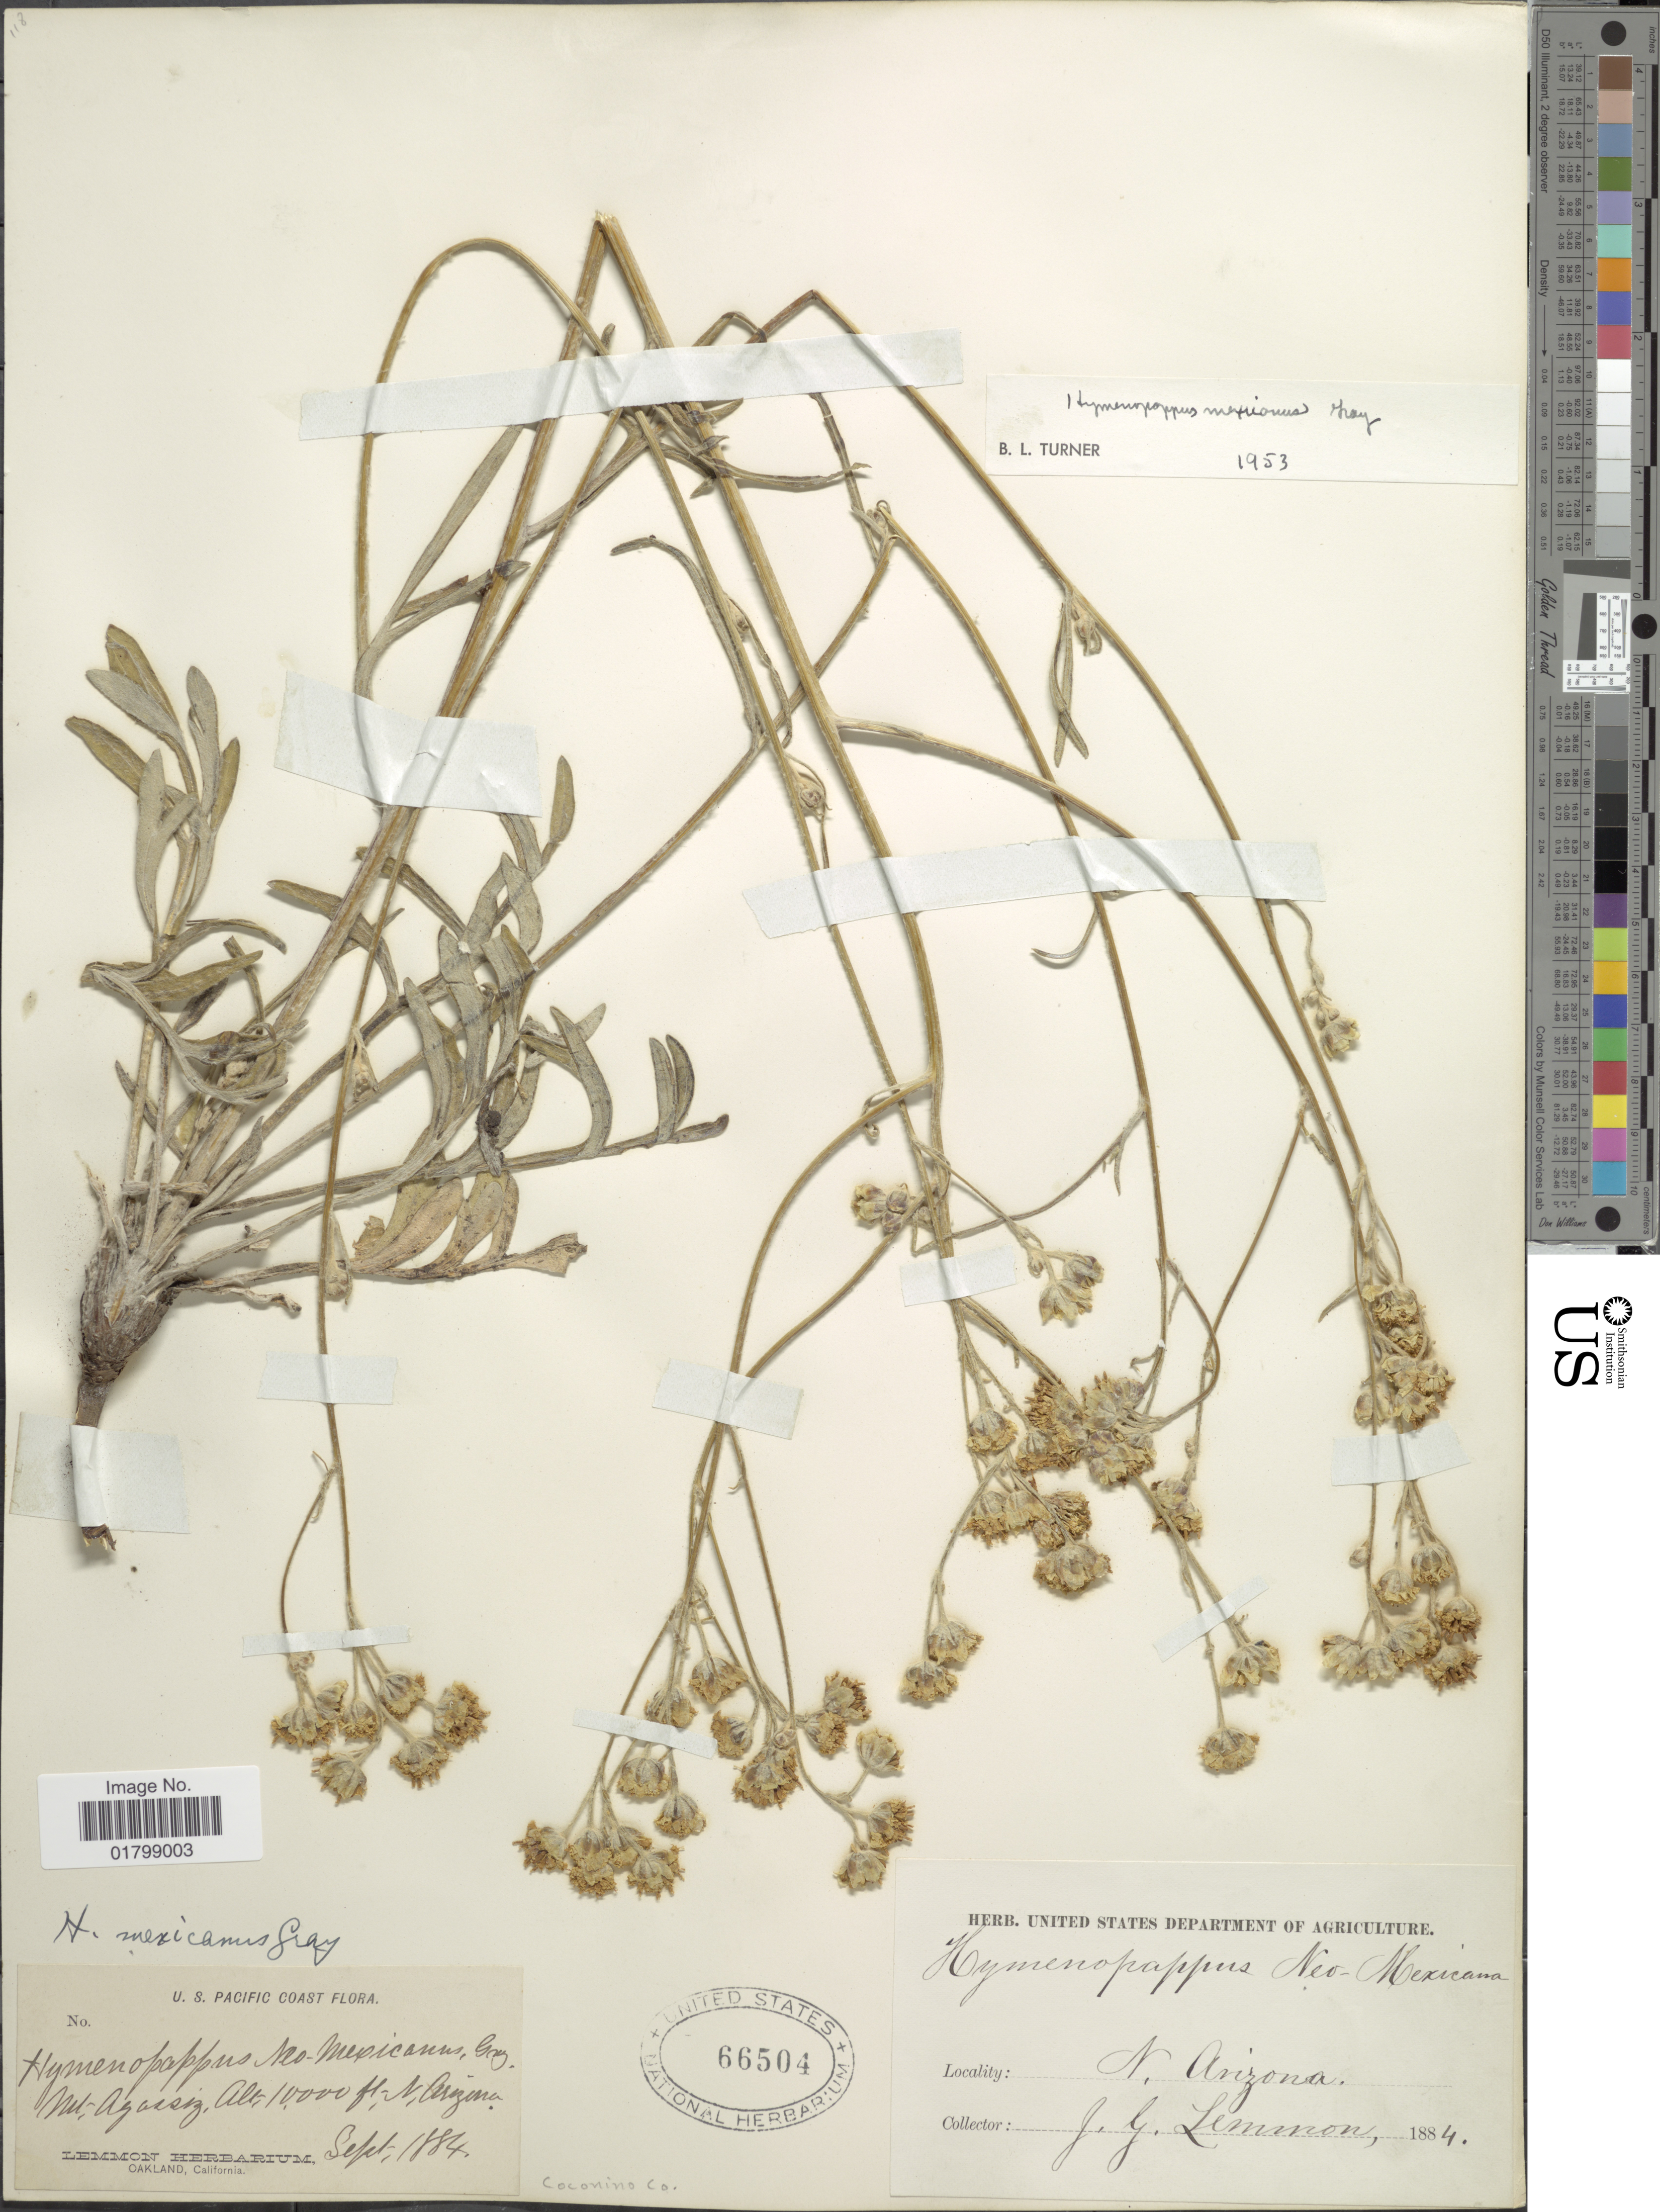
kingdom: Plantae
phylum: Tracheophyta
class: Magnoliopsida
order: Asterales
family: Asteraceae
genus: Hymenopappus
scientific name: Hymenopappus mexicanus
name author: A. Gray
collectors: J. Lemmon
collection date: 1884-09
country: United States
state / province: Arizona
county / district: Coconino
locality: N. Arizona, Mt. Agassiz , Coconino Co.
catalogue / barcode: US 66504